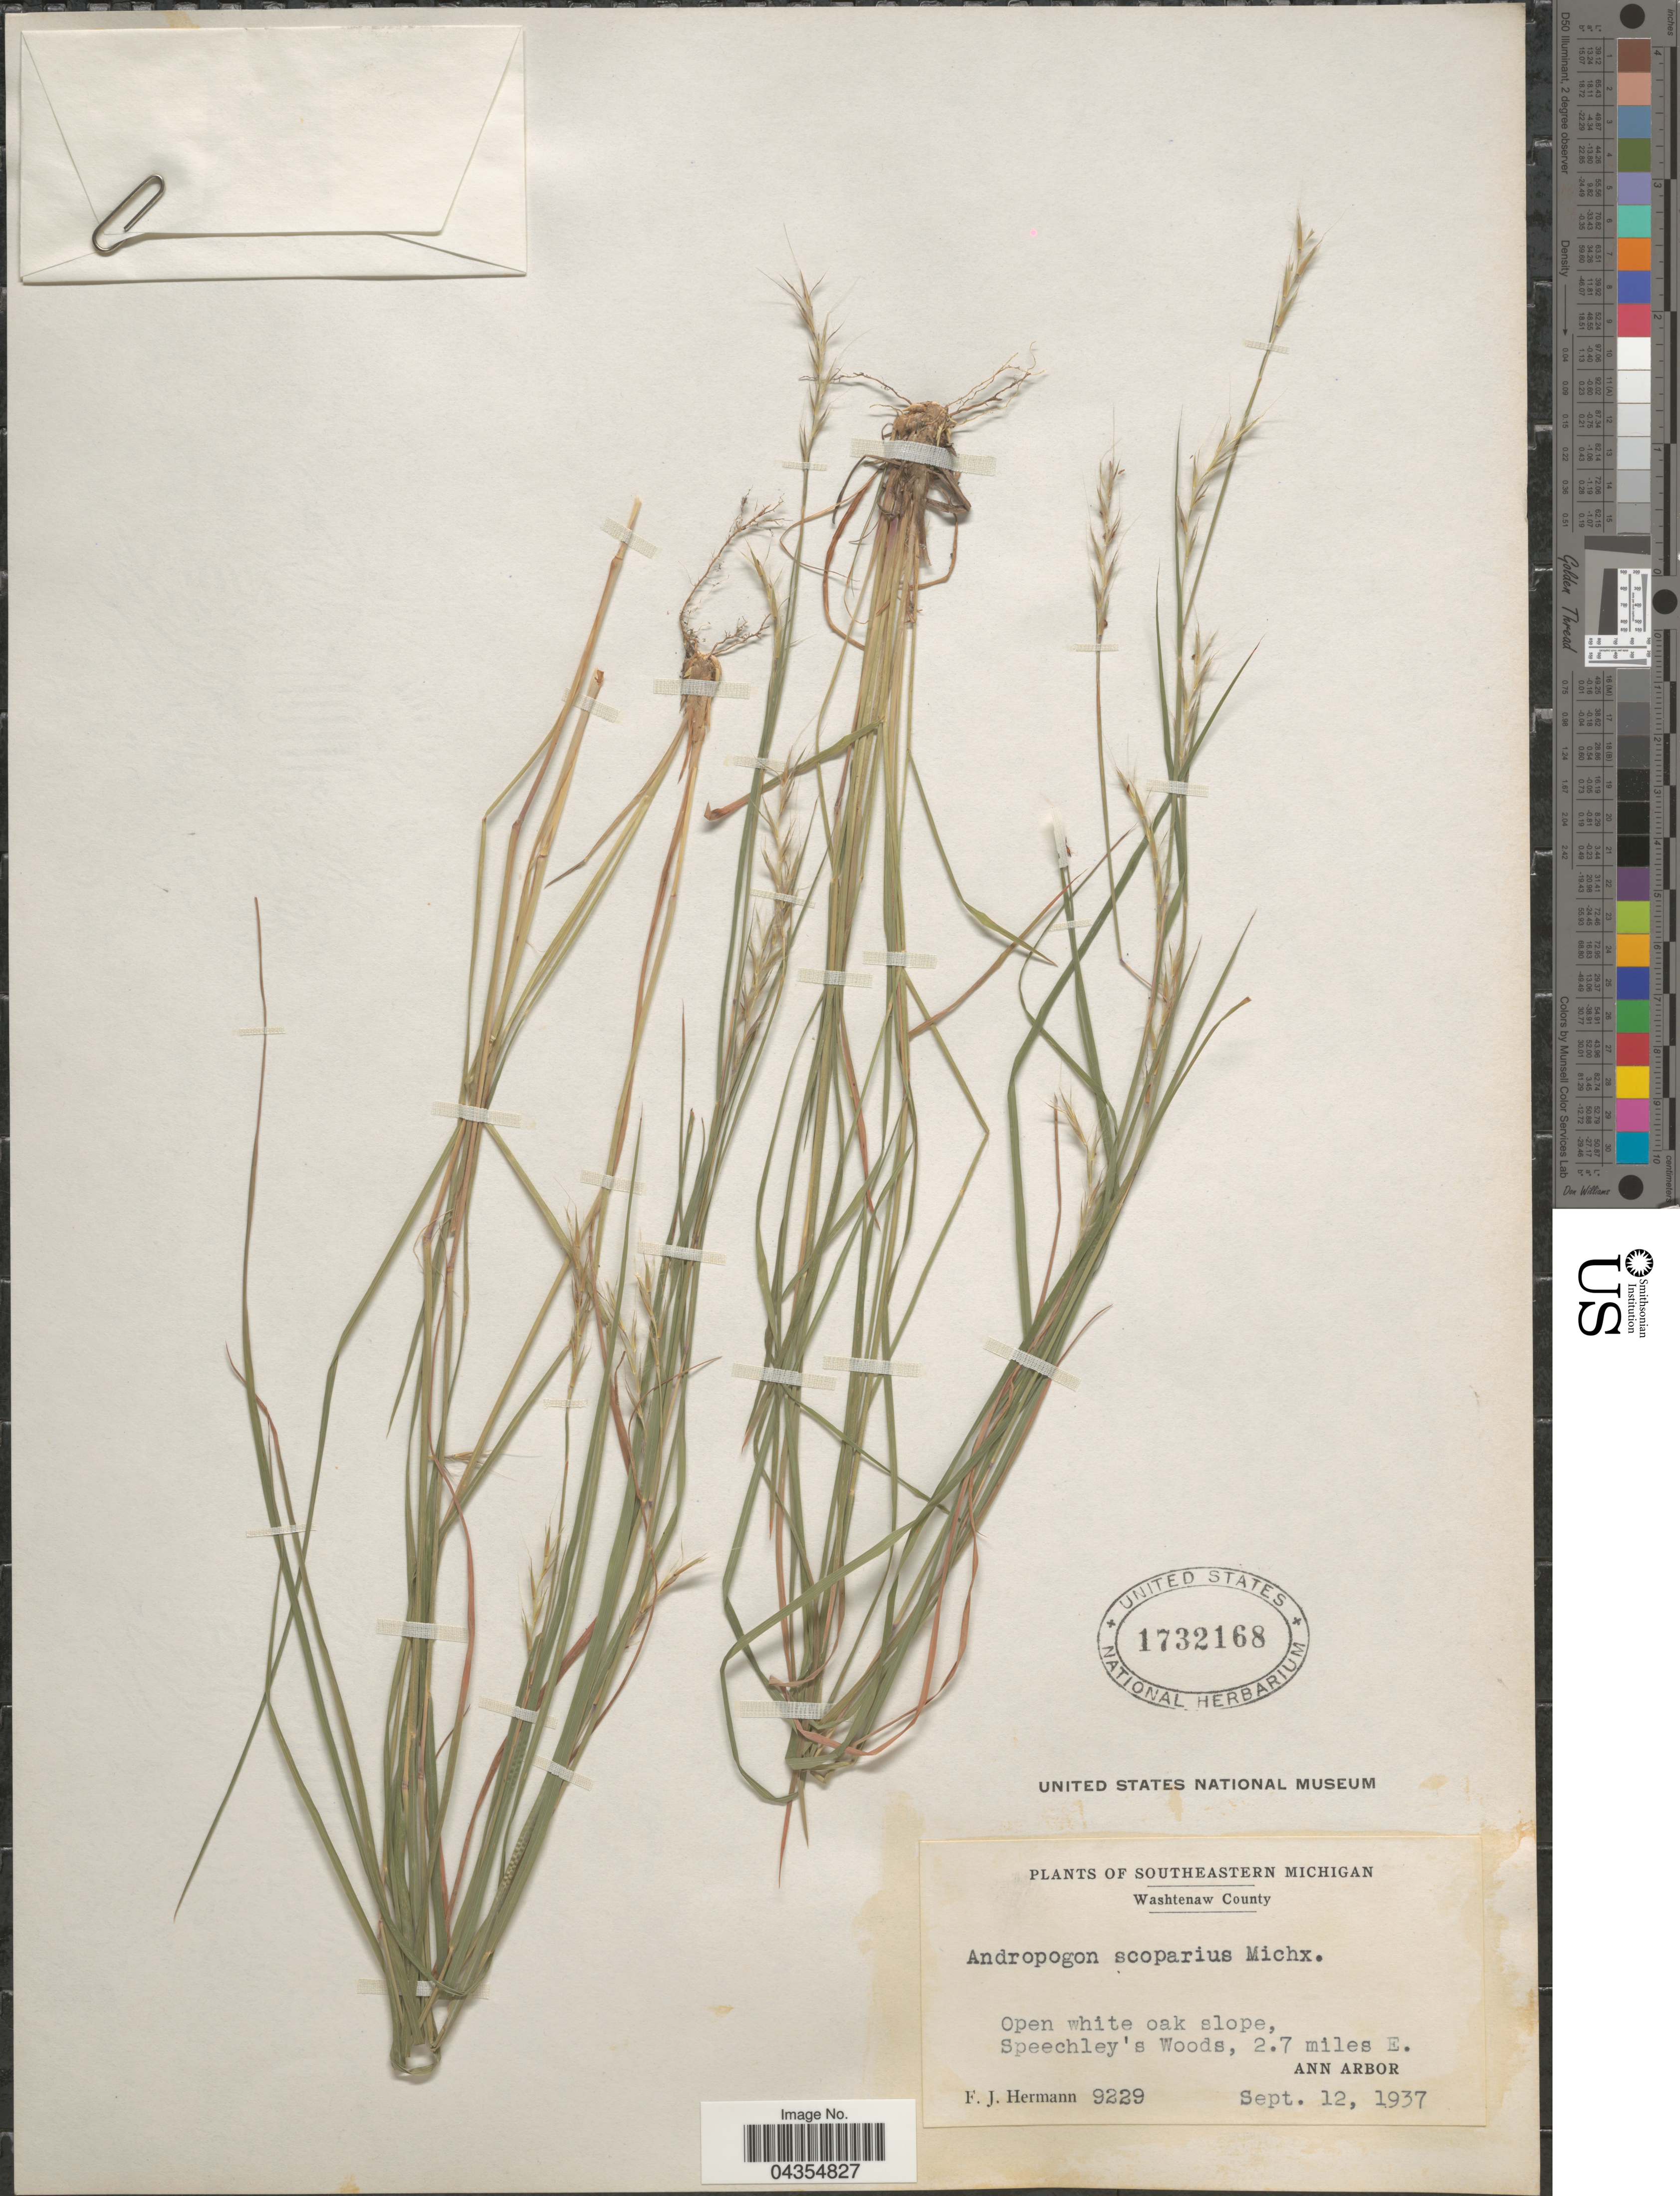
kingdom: Plantae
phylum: Tracheophyta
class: Liliopsida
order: Poales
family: Poaceae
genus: Schizachyrium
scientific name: Schizachyrium sanguineum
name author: (Retz.) Alston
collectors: F. J. Hermann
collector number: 9229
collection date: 1937-09-12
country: United States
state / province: Michigan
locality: Southeastern Michigan. Washtenaw County. Speechley's Woods, 2.7 miles E. Ann Arbor.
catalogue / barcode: US 1732186